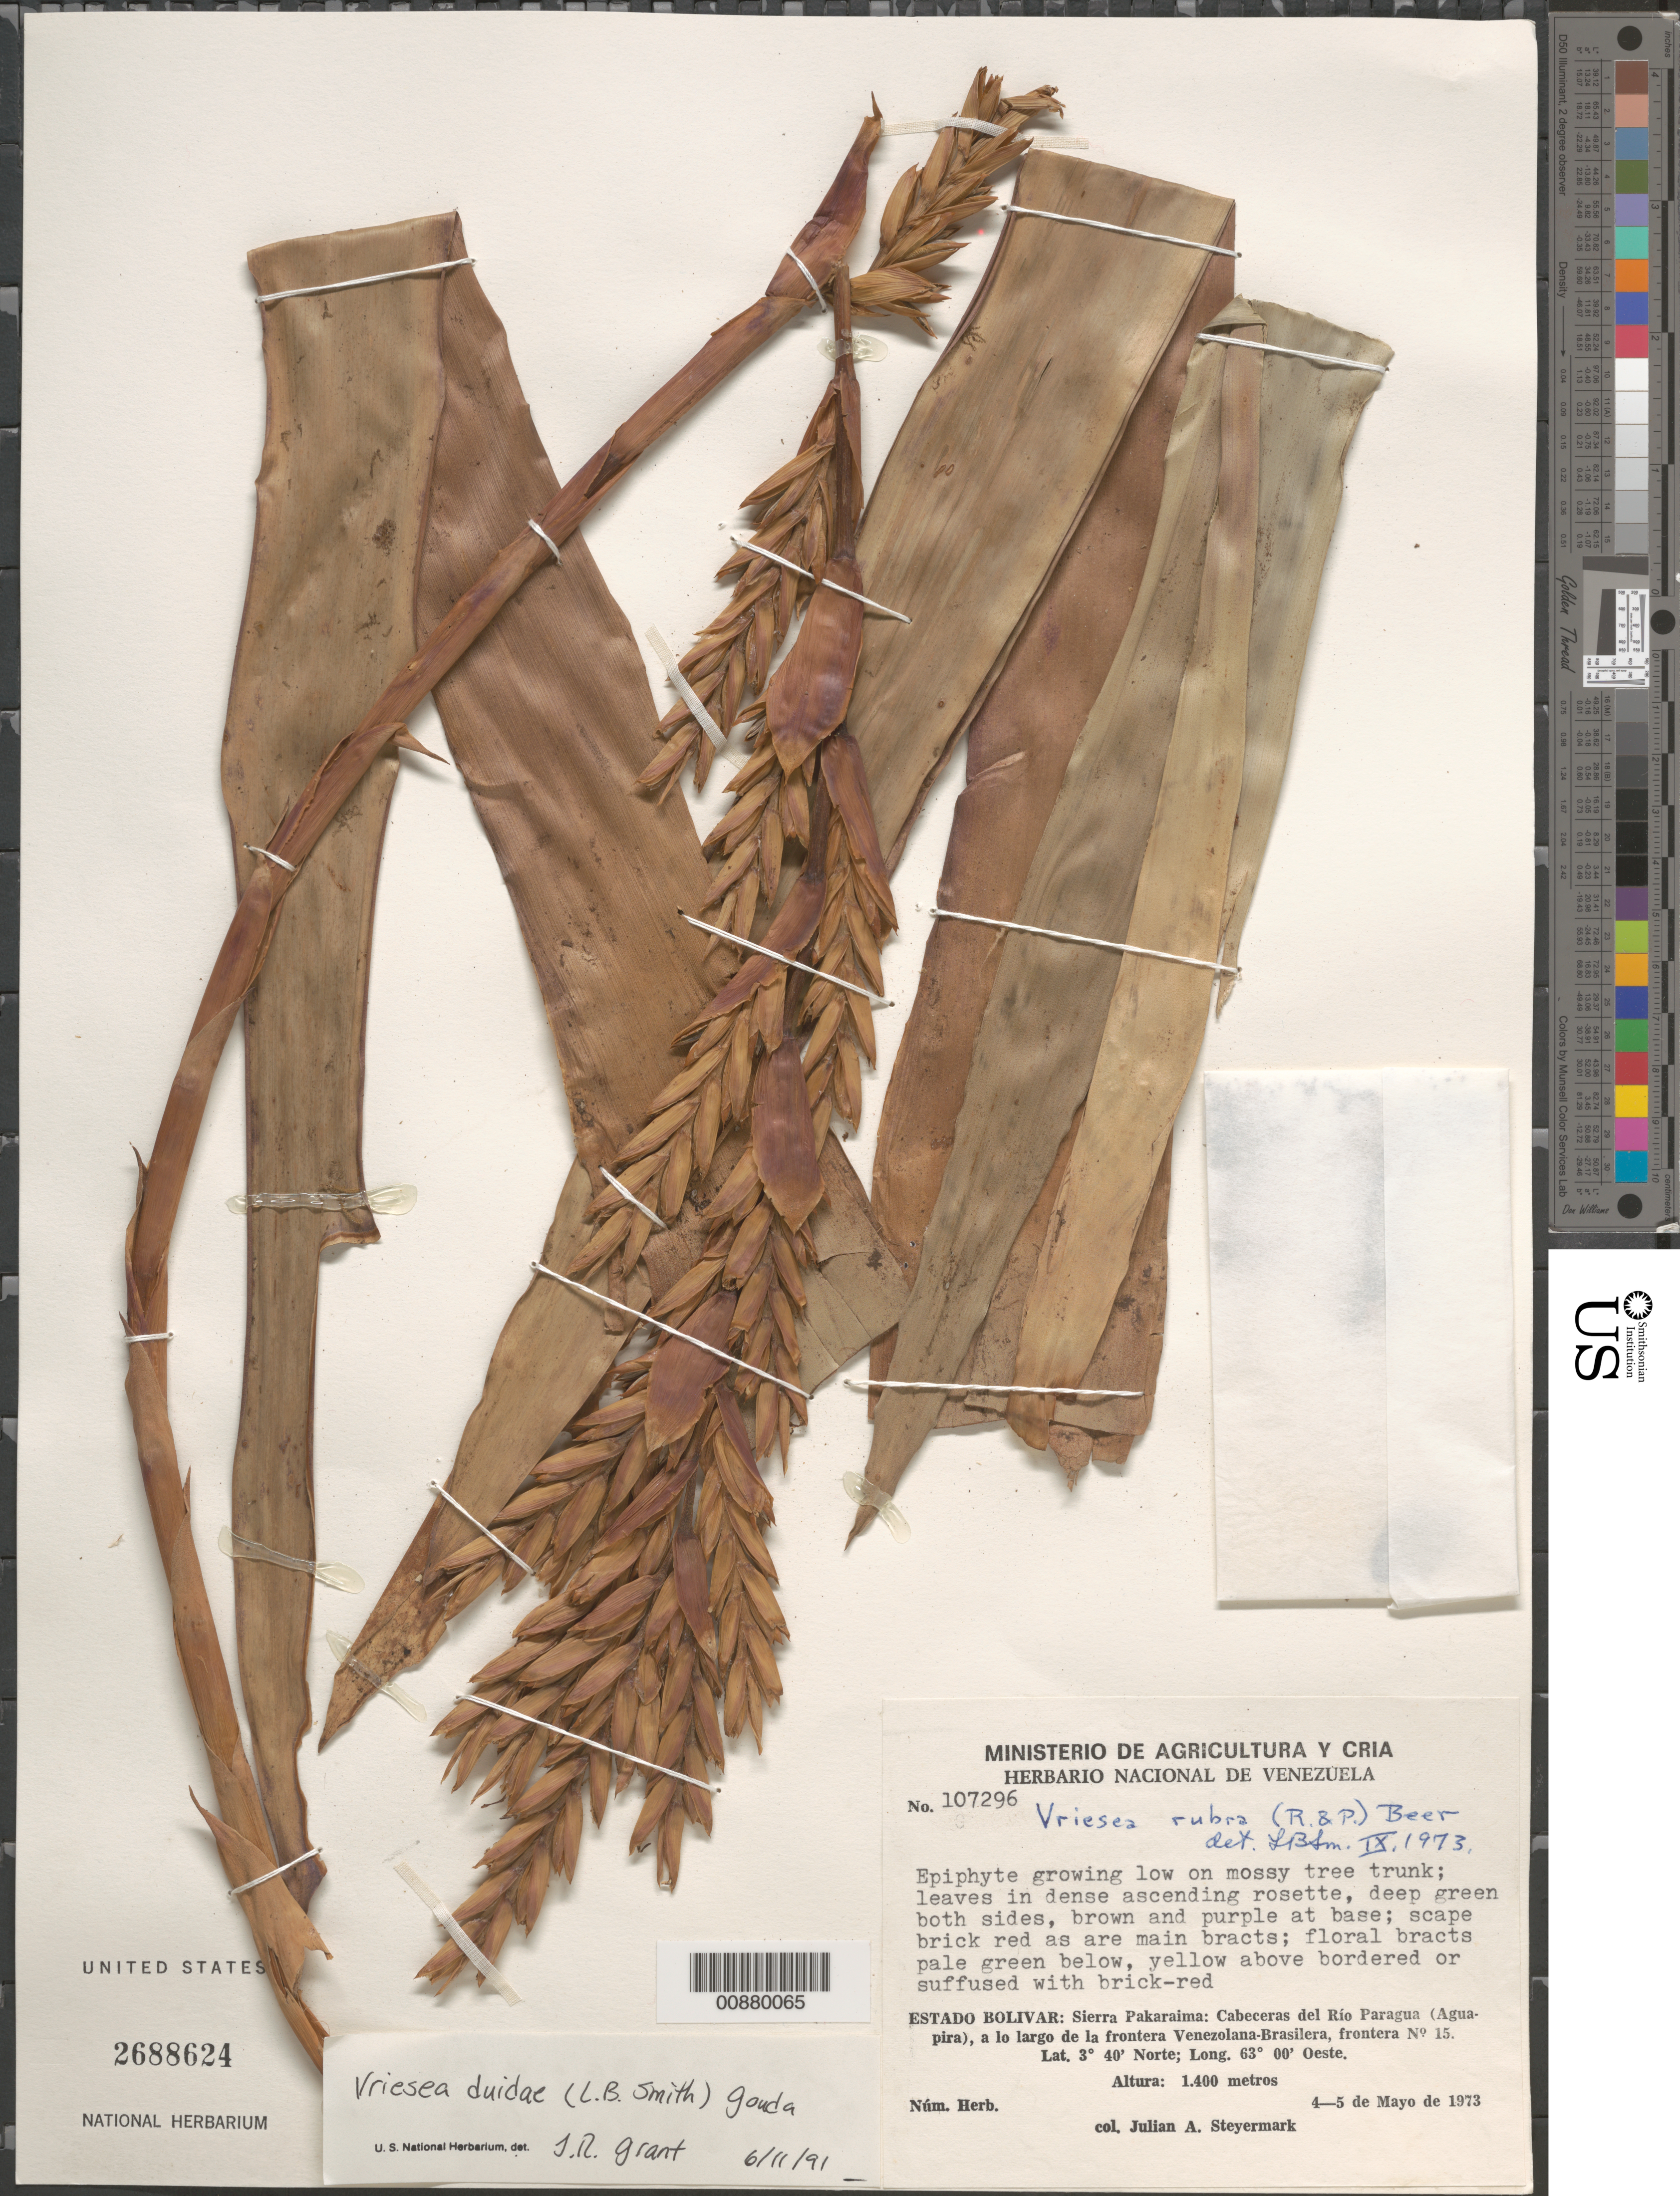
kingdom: Plantae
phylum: Tracheophyta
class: Liliopsida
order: Poales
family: Bromeliaceae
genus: Vriesea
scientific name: Vriesea duidae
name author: (L.B. Sm.) Gouda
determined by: Grant, J. R., (SWITZERLAND)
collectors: J. Steyermark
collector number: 107296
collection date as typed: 4-May-73 to 5-May-73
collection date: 1973-05-04/1973-05-05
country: Venezuela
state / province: Bolívar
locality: Sierra Pakaraima: cabeceras del Río Paragua (Aguapira), a lo largo de la frontera Venezolana - Brasilera, frontera no. 15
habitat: Cabeceras del rio; growing low on mossy tree trunk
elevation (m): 1400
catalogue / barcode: US 2688624